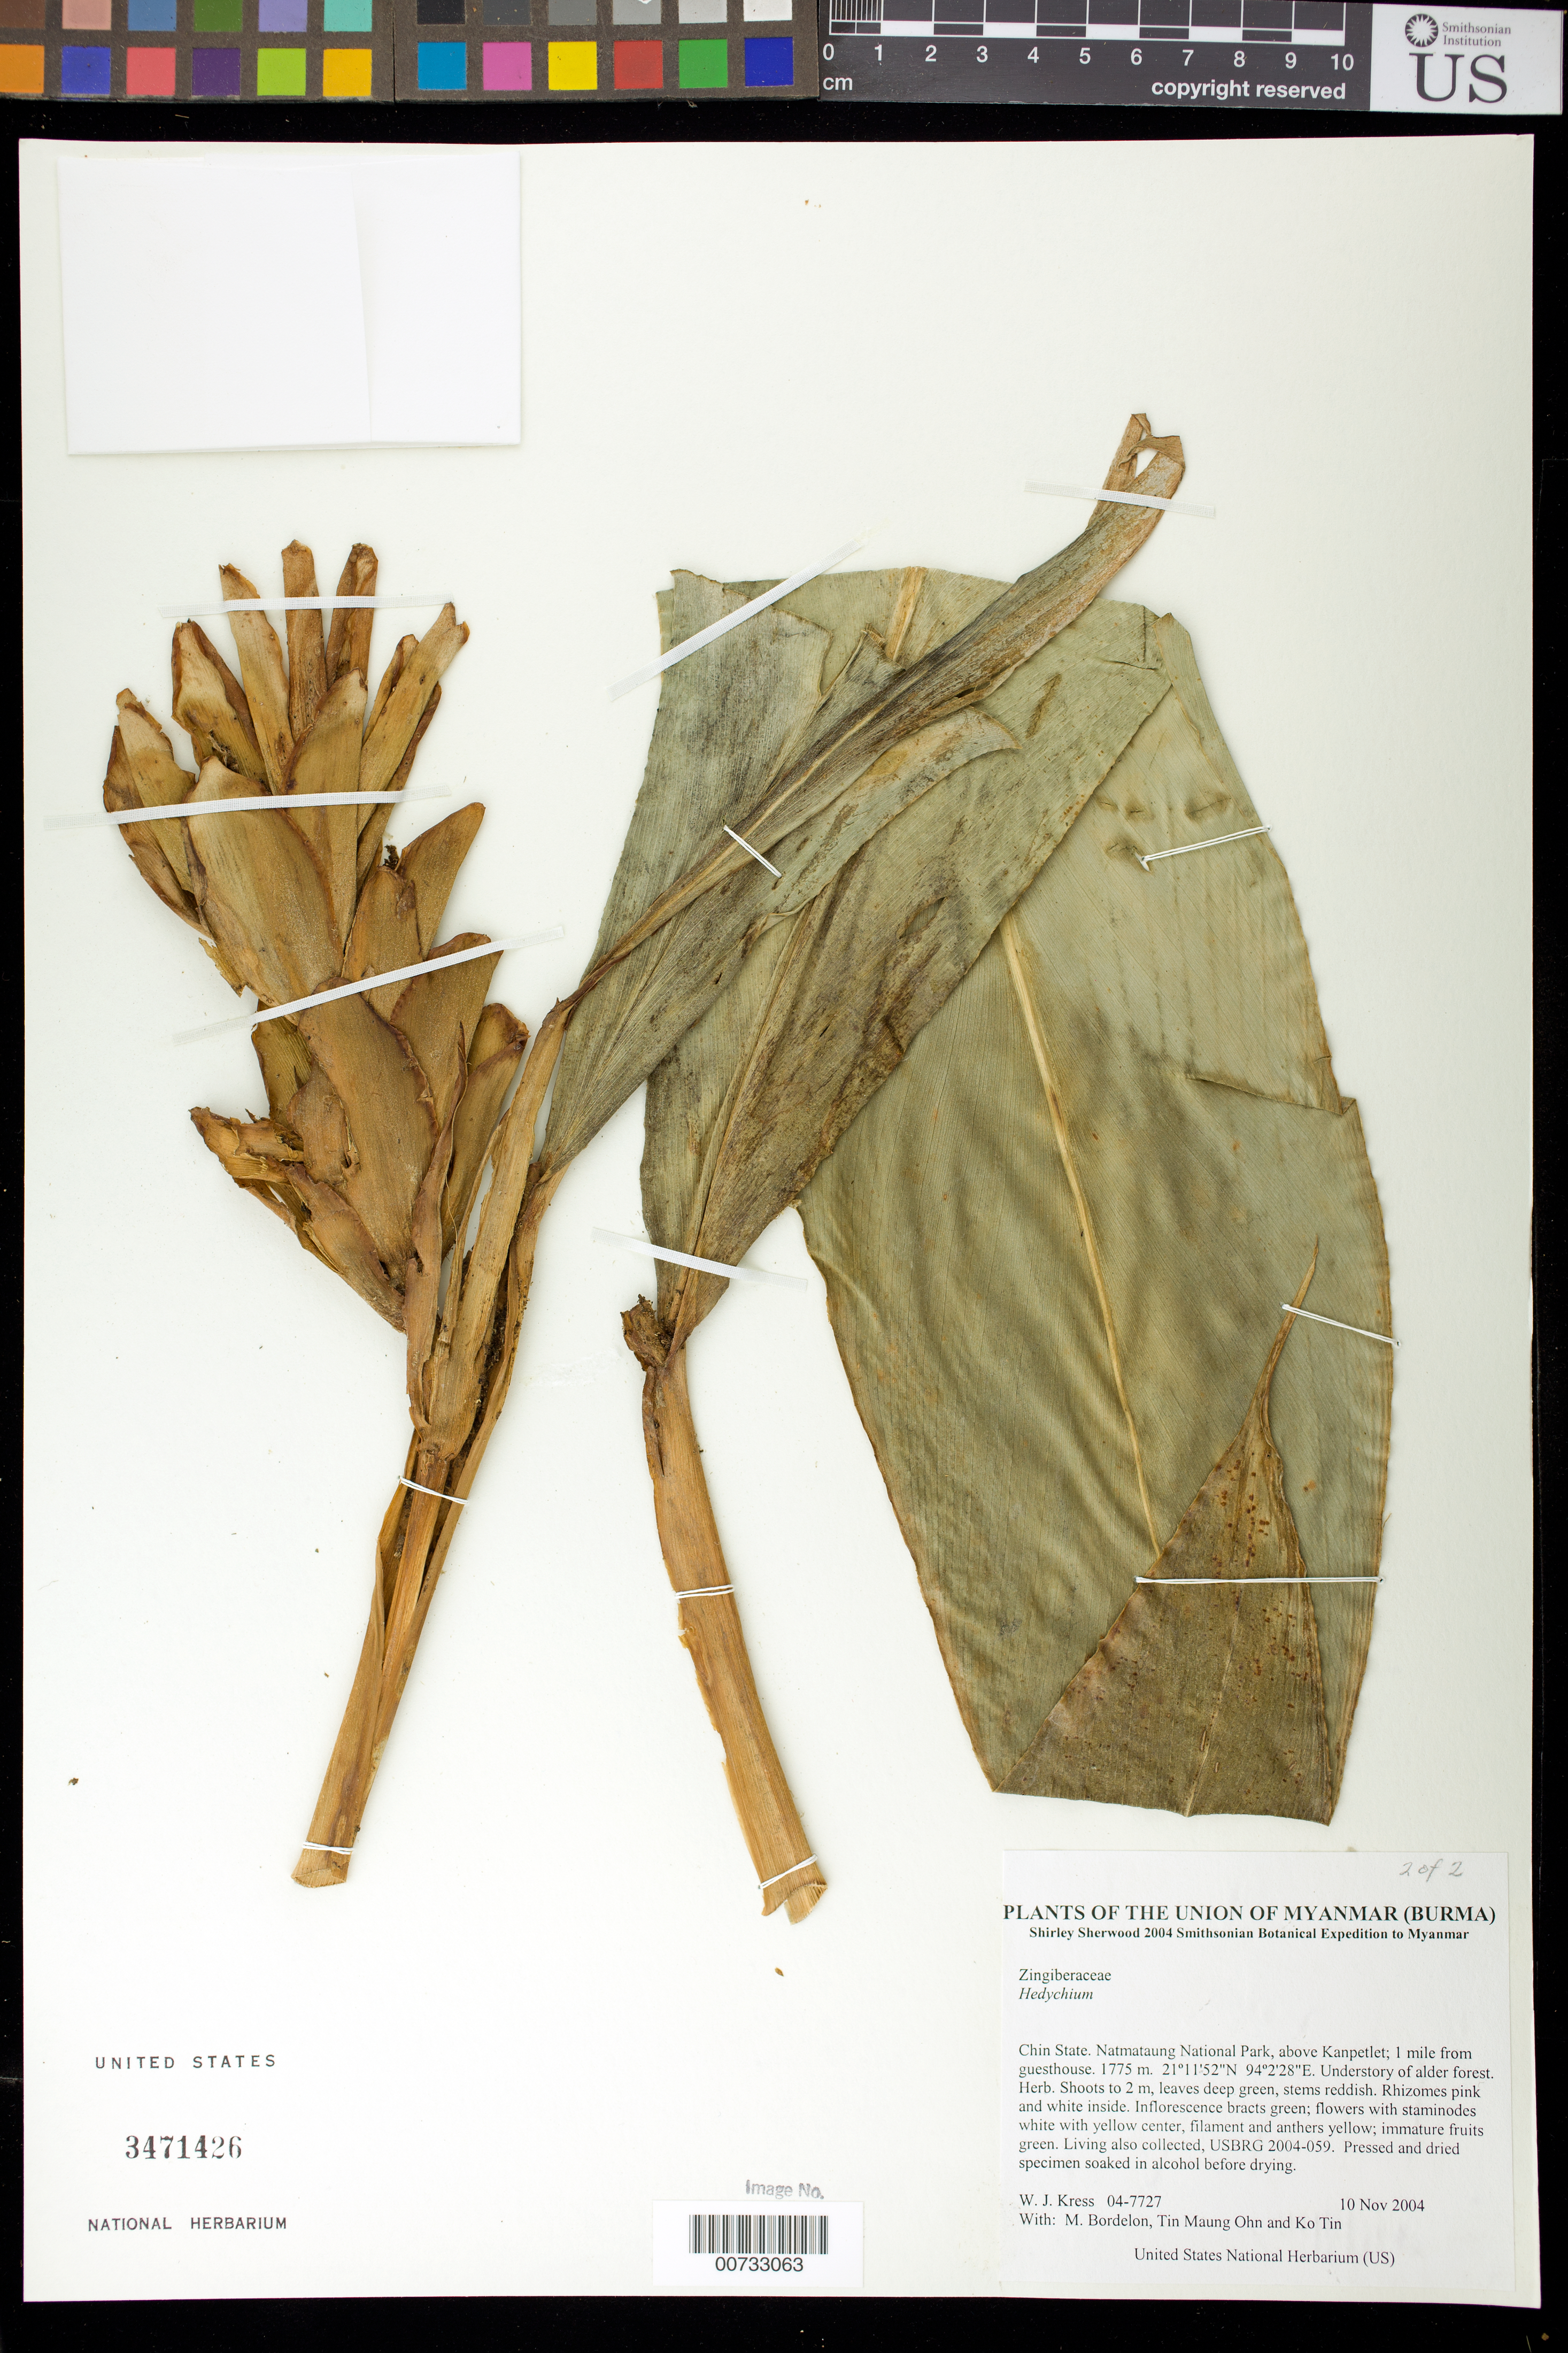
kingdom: Plantae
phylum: Tracheophyta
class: Liliopsida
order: Zingiberales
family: Zingiberaceae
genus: Hedychium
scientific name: Hedychium sp.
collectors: W. J. Kress, M. Bordelon, Tin Maung Ohn & Ko Tin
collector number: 04-7727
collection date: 2004-11-10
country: Myanmar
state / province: Chin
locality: Natmataung National Park, above Kanpetlet; 1 mile from guesthouse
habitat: Understory of alder forest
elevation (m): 1775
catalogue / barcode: US 3471426